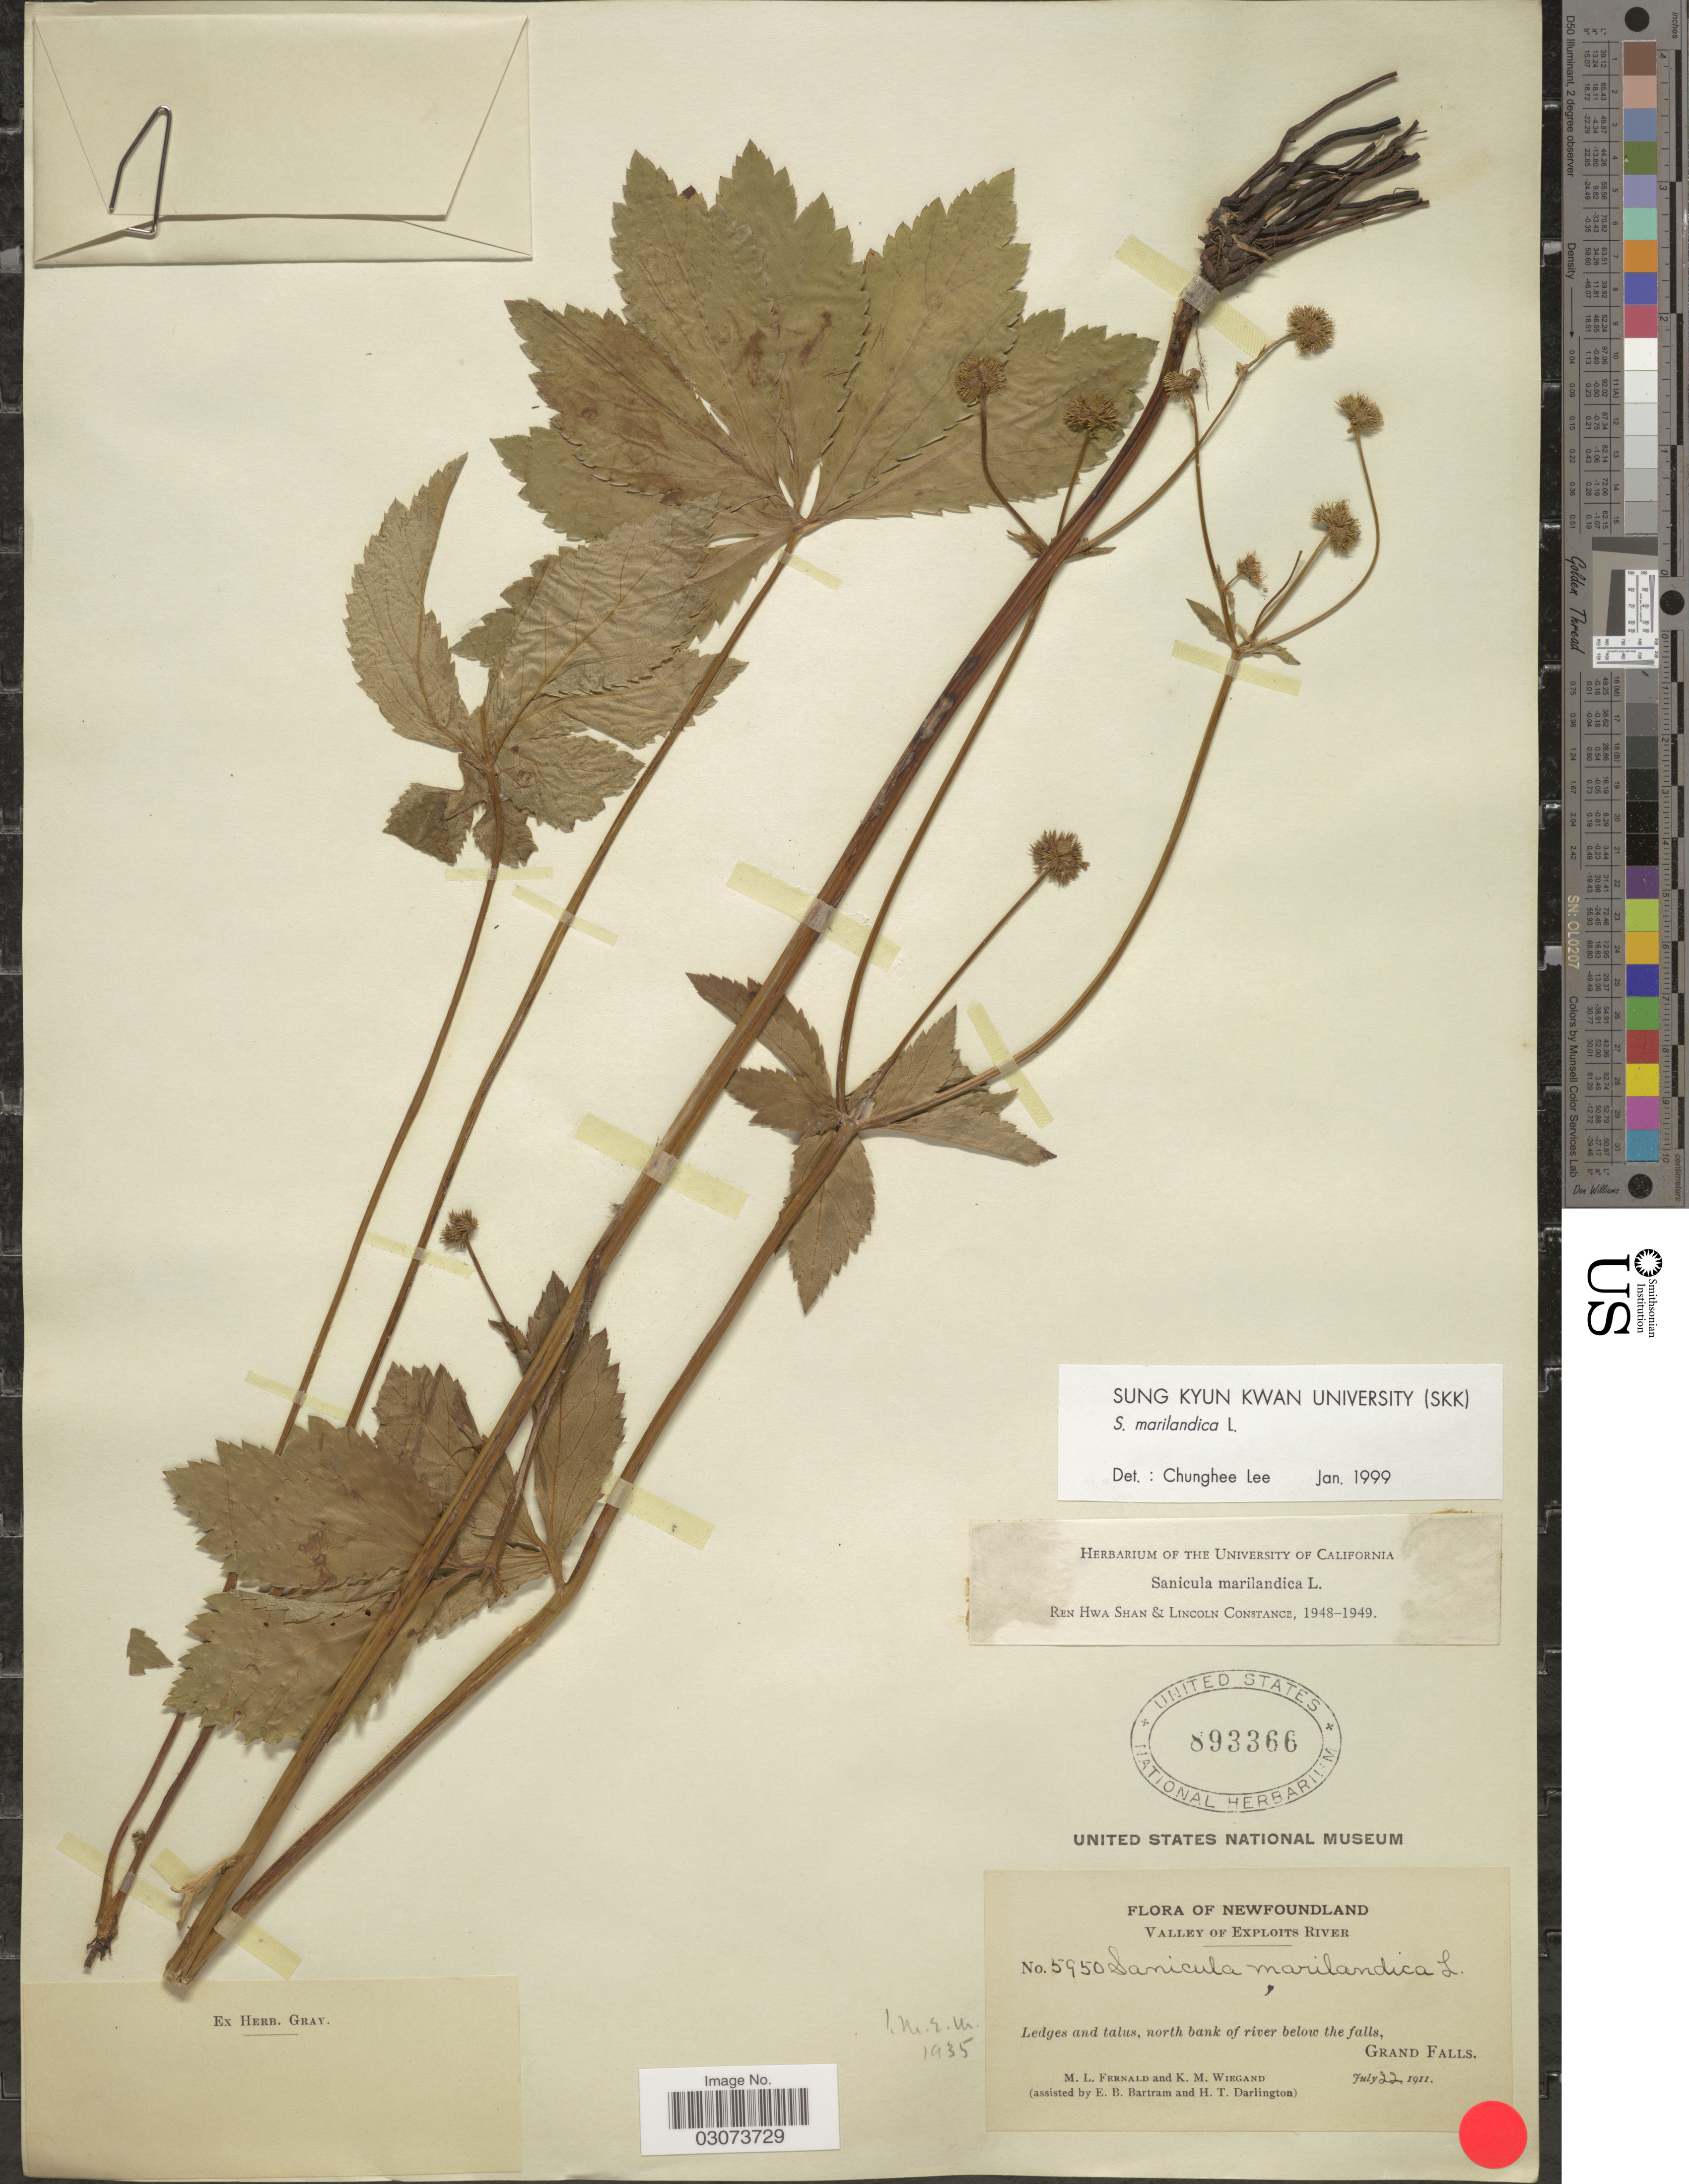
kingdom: Plantae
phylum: Tracheophyta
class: Magnoliopsida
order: Apiales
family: Apiaceae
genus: Sanicula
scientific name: Sanicula marilandica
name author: L.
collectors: M. L. Fernald, K. M. Wiegand, E. B. Bartram & H. Darlington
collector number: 5950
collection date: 1911-07-22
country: Canada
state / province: Newfoundland and Labrador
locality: Valley of Exploits River. North bank of river below the falls, Grand Falls.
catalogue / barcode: US 893366